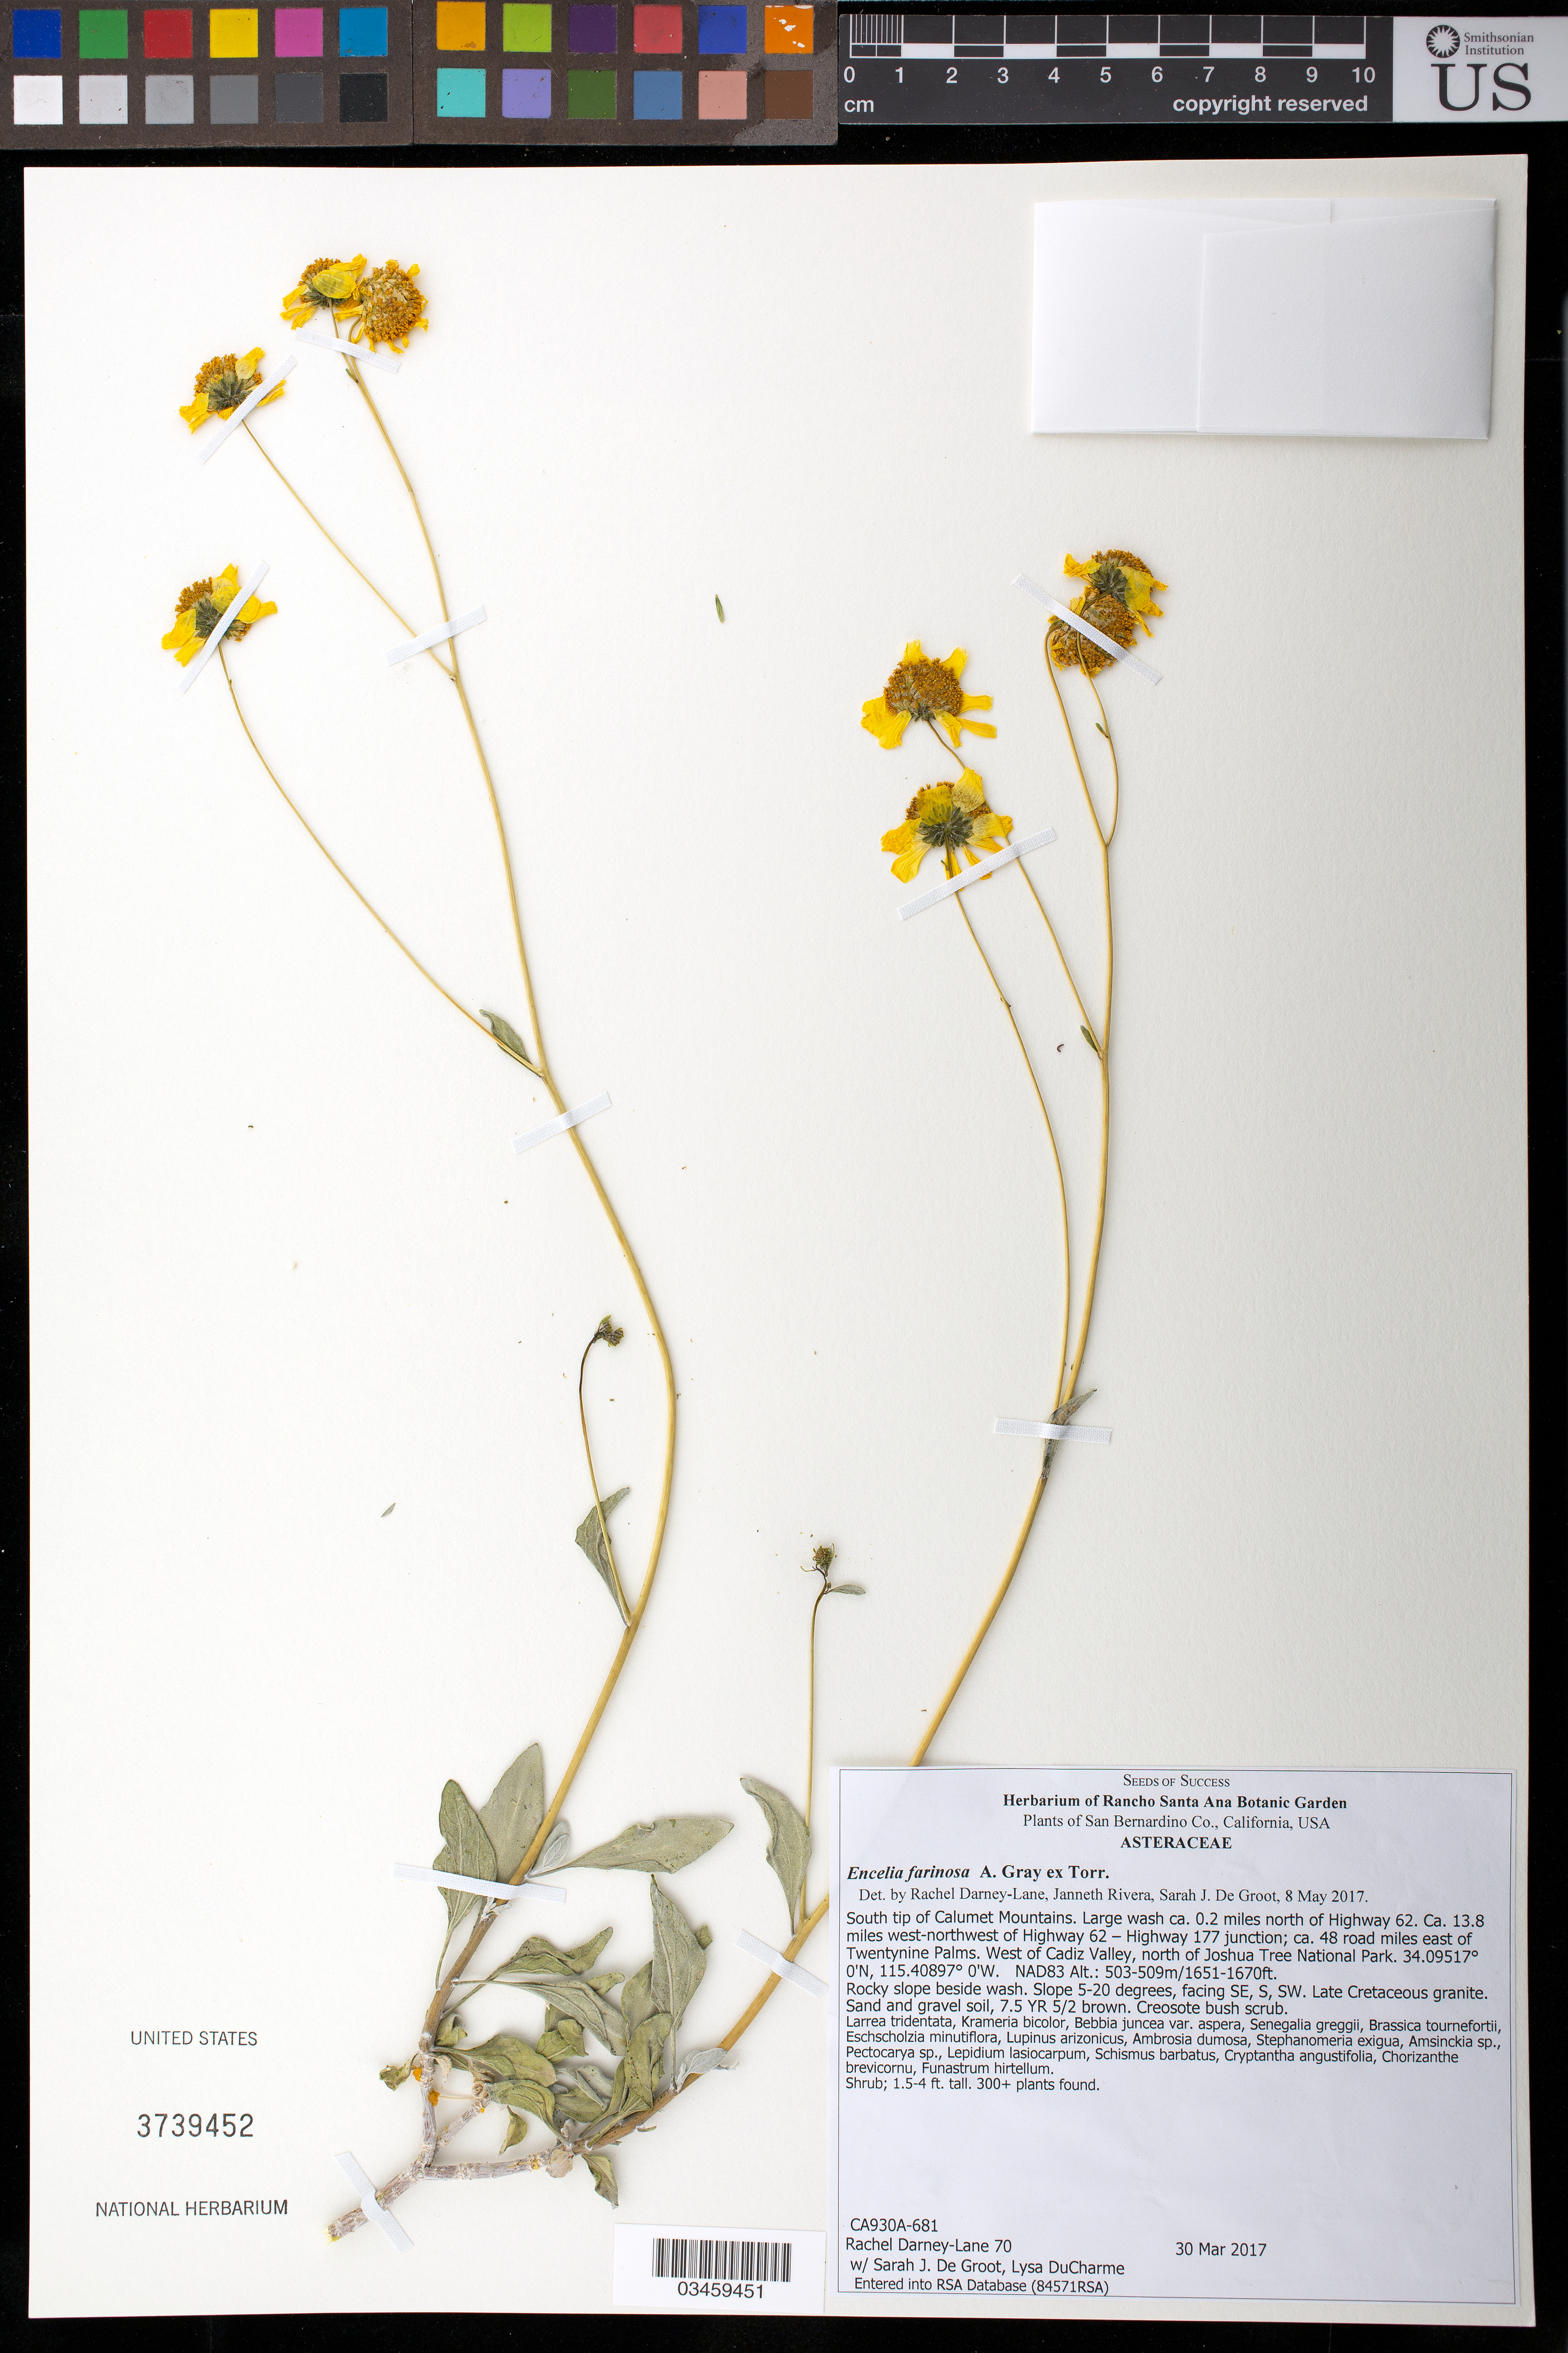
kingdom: Plantae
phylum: Tracheophyta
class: Magnoliopsida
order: Asterales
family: Asteraceae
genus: Encelia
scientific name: Encelia farinosa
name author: A. Gray ex Torr. in Emory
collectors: R. Darney-Lane, S. De Groot & L. DuCharme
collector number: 70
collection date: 2017-03-30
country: United States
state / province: California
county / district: San Bernardino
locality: S tip of Calumet Mts, 0.2 mi N of Hwy 62, 13.8 mi WNW of Hwy 62-Hwy 177 jct, 48 road mi E of Twentynine Palms, W of Cadiz Valley, N of Joshua Tree National Park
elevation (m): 503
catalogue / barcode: US 3739452